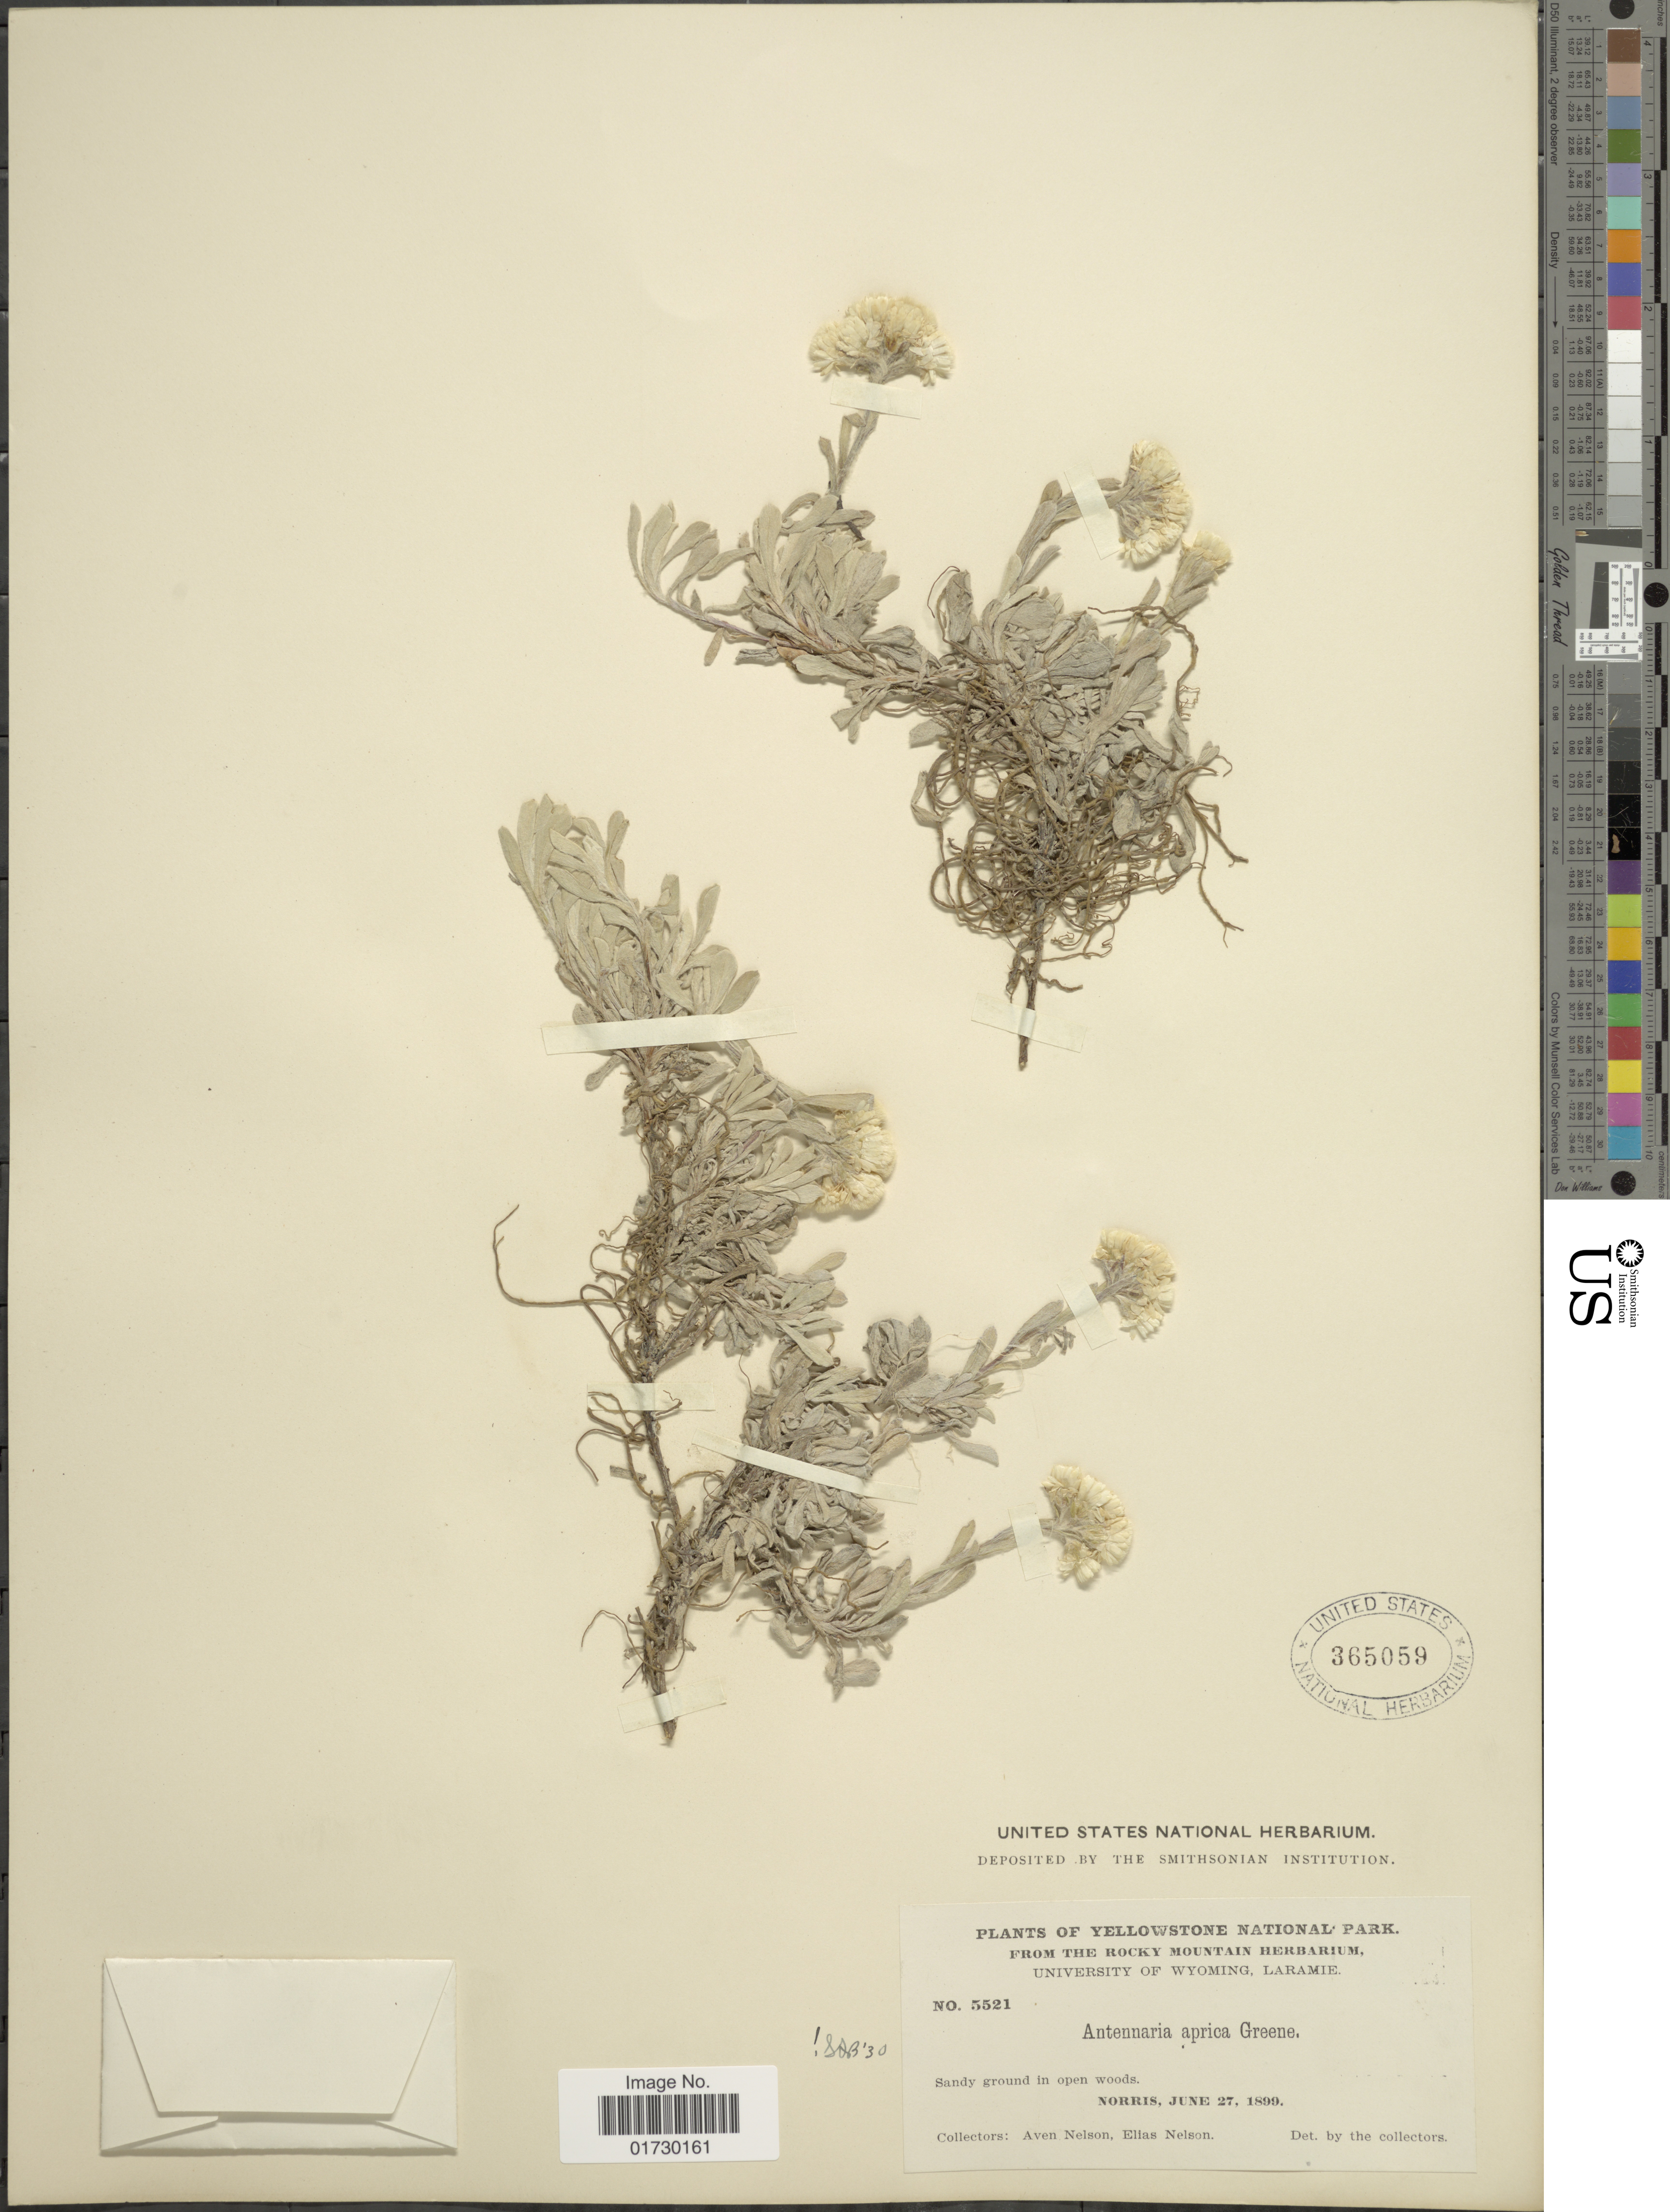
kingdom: Plantae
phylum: Tracheophyta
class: Magnoliopsida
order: Asterales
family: Asteraceae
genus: Antennaria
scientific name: Antennaria aprica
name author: Greene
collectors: A. Nelson & E. Nelson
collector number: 5521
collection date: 1899-06-27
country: United States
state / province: Wyoming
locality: Yellowstone National Park, Norris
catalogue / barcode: US 365059